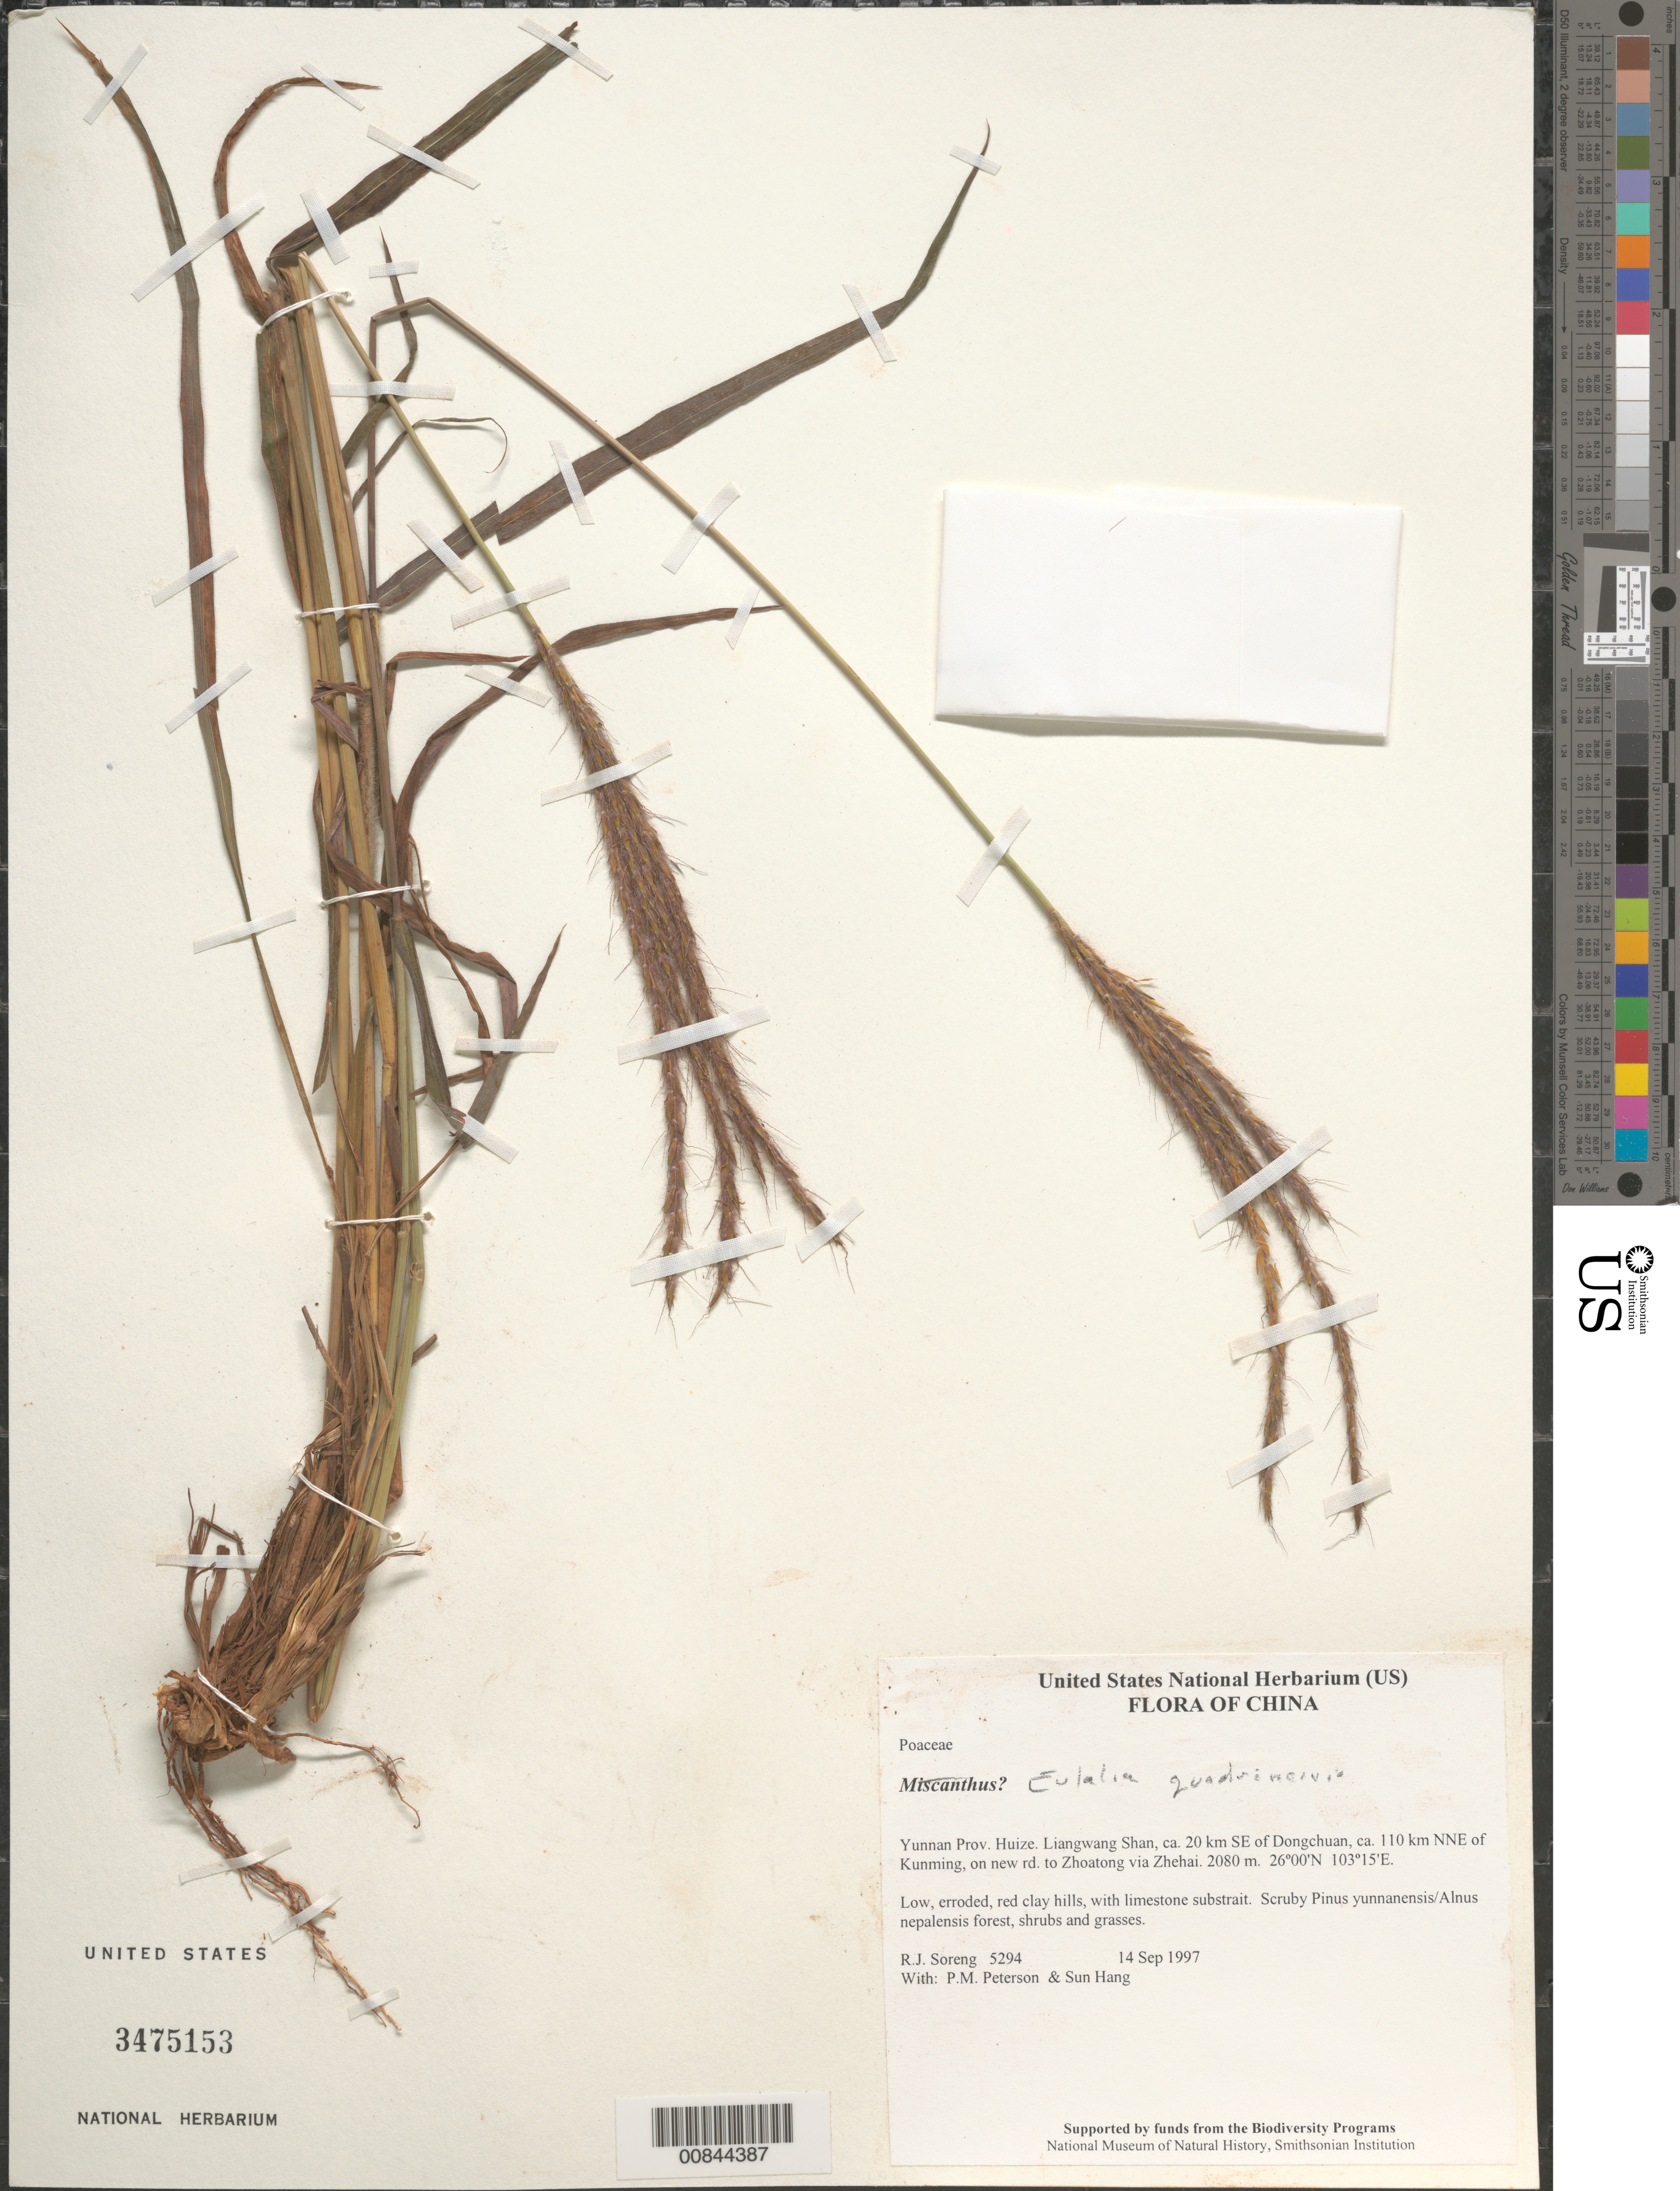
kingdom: Plantae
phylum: Tracheophyta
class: Liliopsida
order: Poales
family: Poaceae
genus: Pseudopogonatherum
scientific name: Pseudopogonatherum quadrinerve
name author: (Hack.) Ohwi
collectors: R. J. Soreng, P. M. Peterson & Sun Hang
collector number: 5294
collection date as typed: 14 Sep 1997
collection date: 1997-09-14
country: China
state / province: Yunnan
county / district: Huize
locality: Liangwang Shan, ca. 20 km SE of Dongchuan, ca. 110 km NNE of Kunming, on new rd. to Zhoatong via Zhehai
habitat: Low, erroded, red clay hills, with limestone substrait. Scruby Pinus yunnanensis/Alnus nepalensis forest, shrubs and grasses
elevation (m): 2080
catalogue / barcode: US 3475153